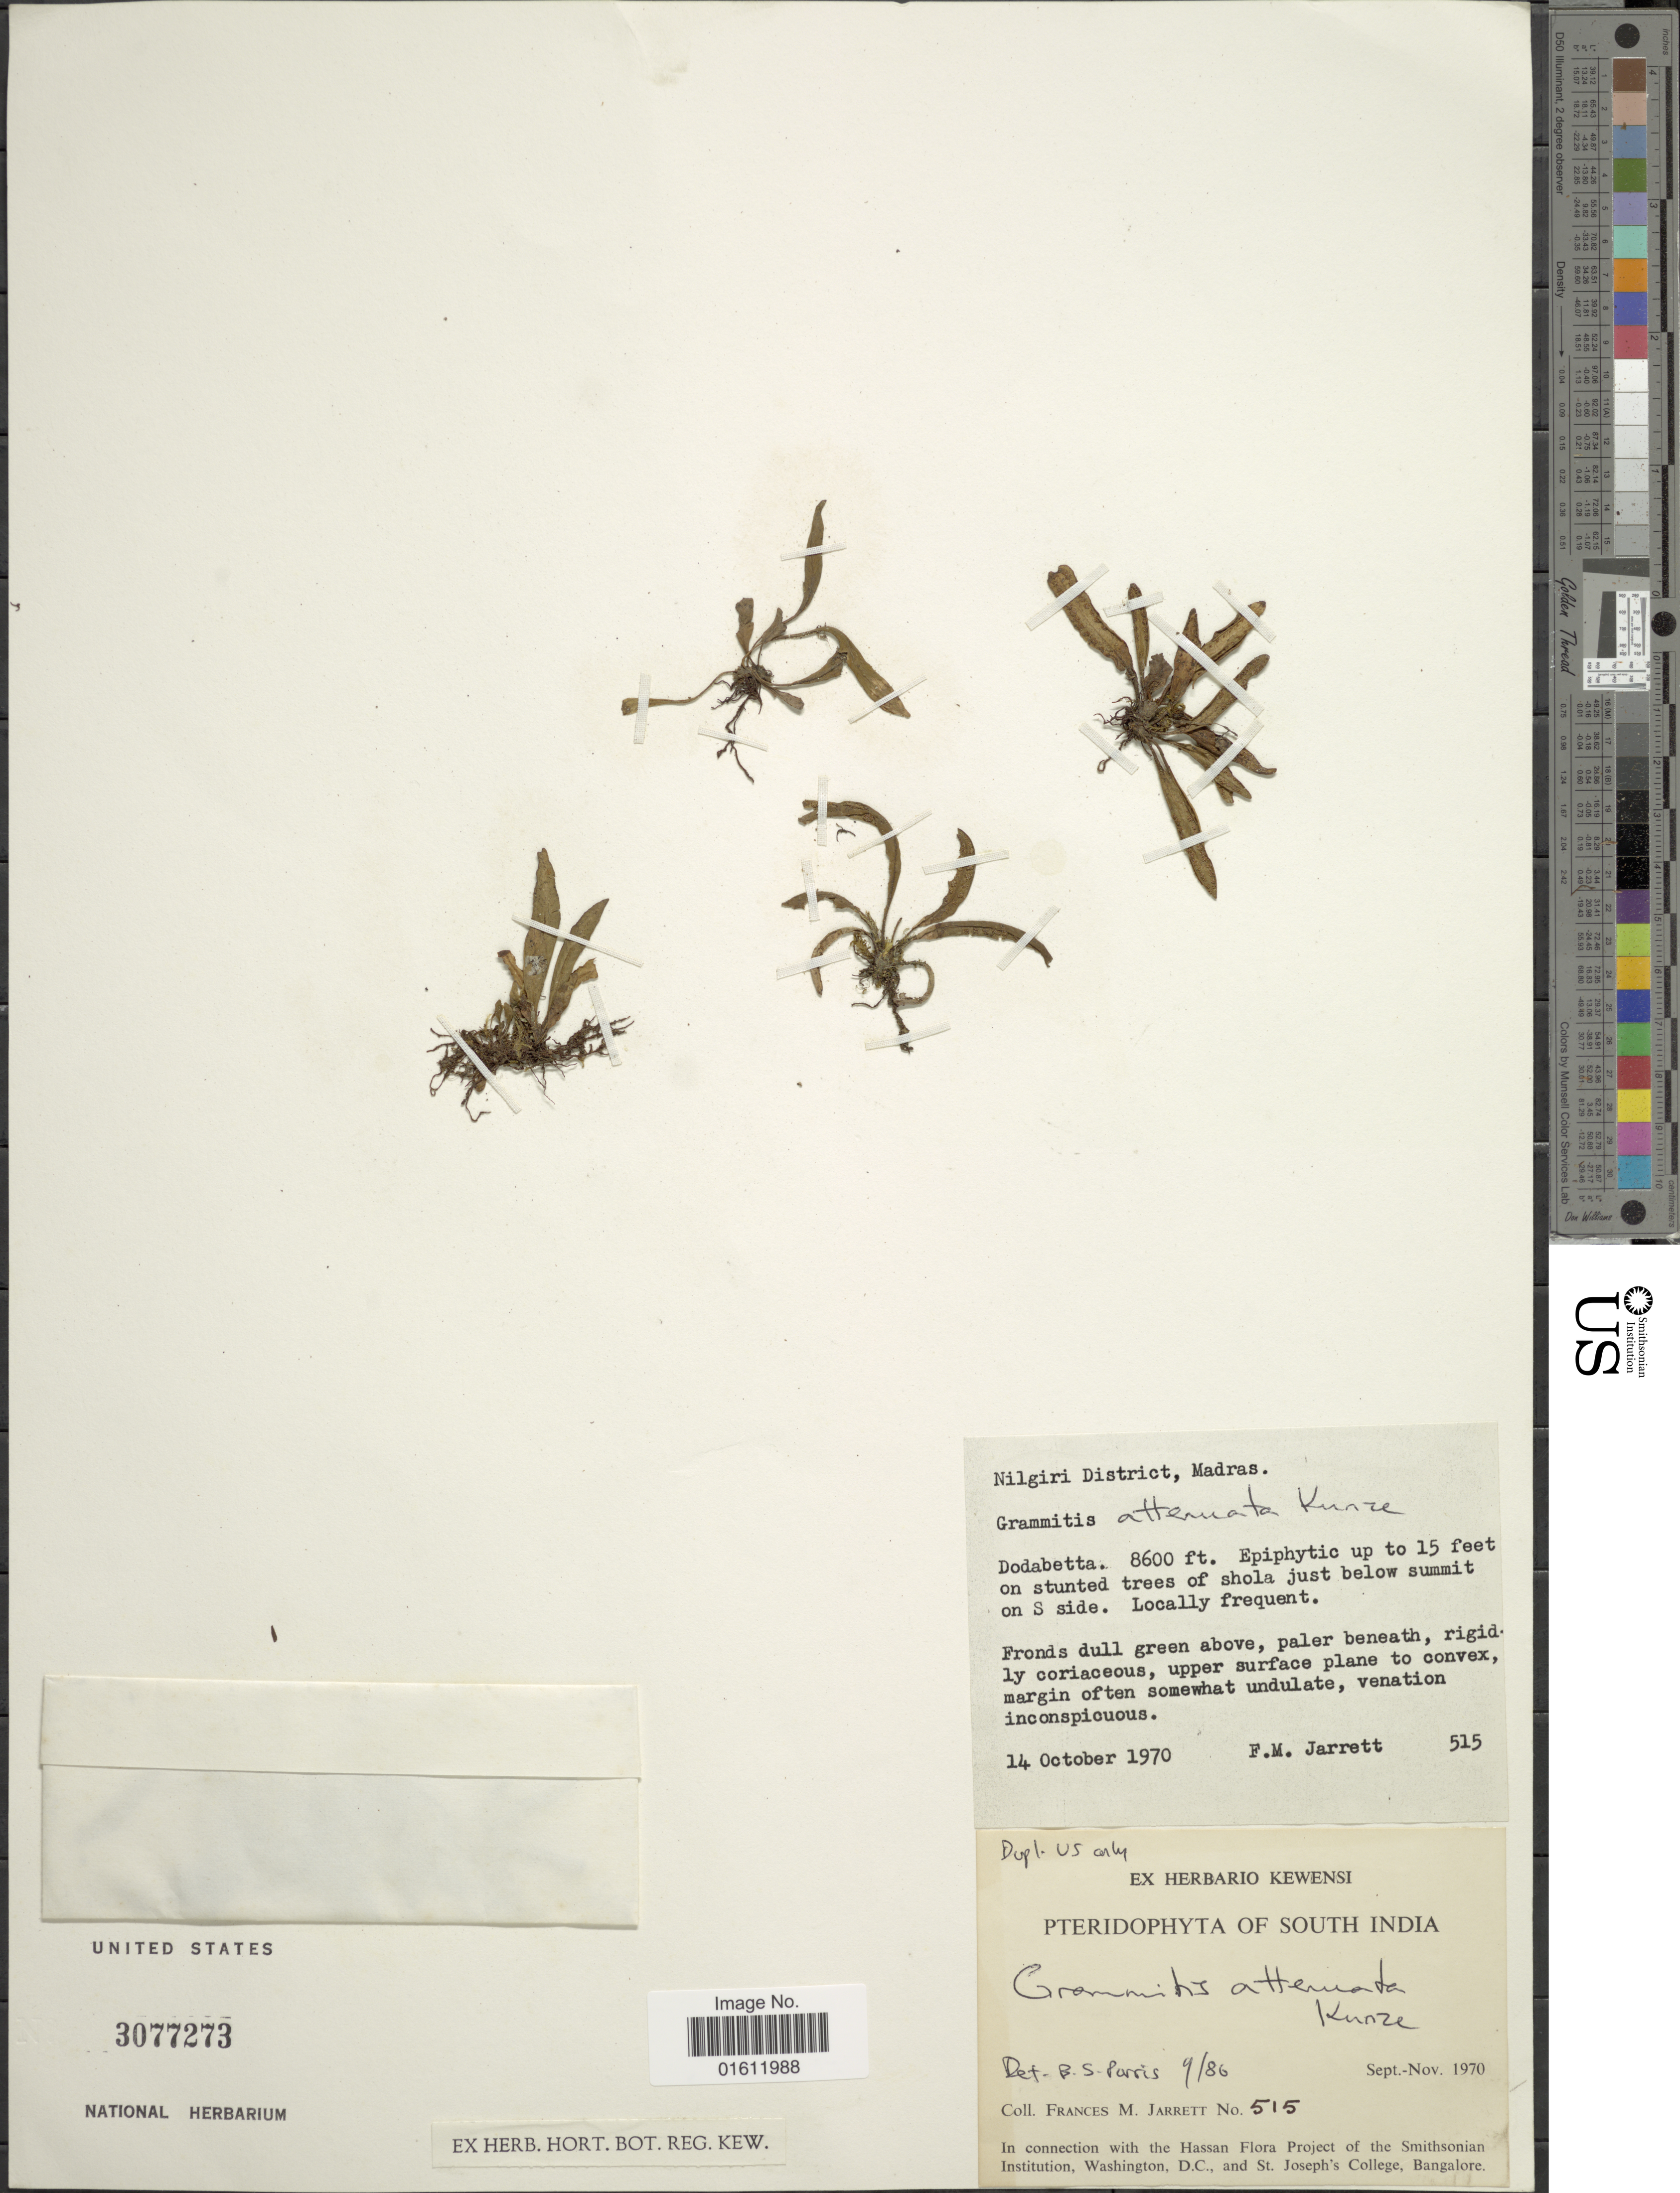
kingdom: Plantae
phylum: Tracheophyta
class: Polypodiopsida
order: Polypodiales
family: Polypodiaceae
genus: Oreogrammitis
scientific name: Oreogrammitis attenuata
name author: (Kunze) Parris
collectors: F. M. Jarrett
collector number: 515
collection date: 1970-10-14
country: India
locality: Nilgiri District, Madras, Dodabetta, South India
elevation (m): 2621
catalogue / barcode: US 3077273